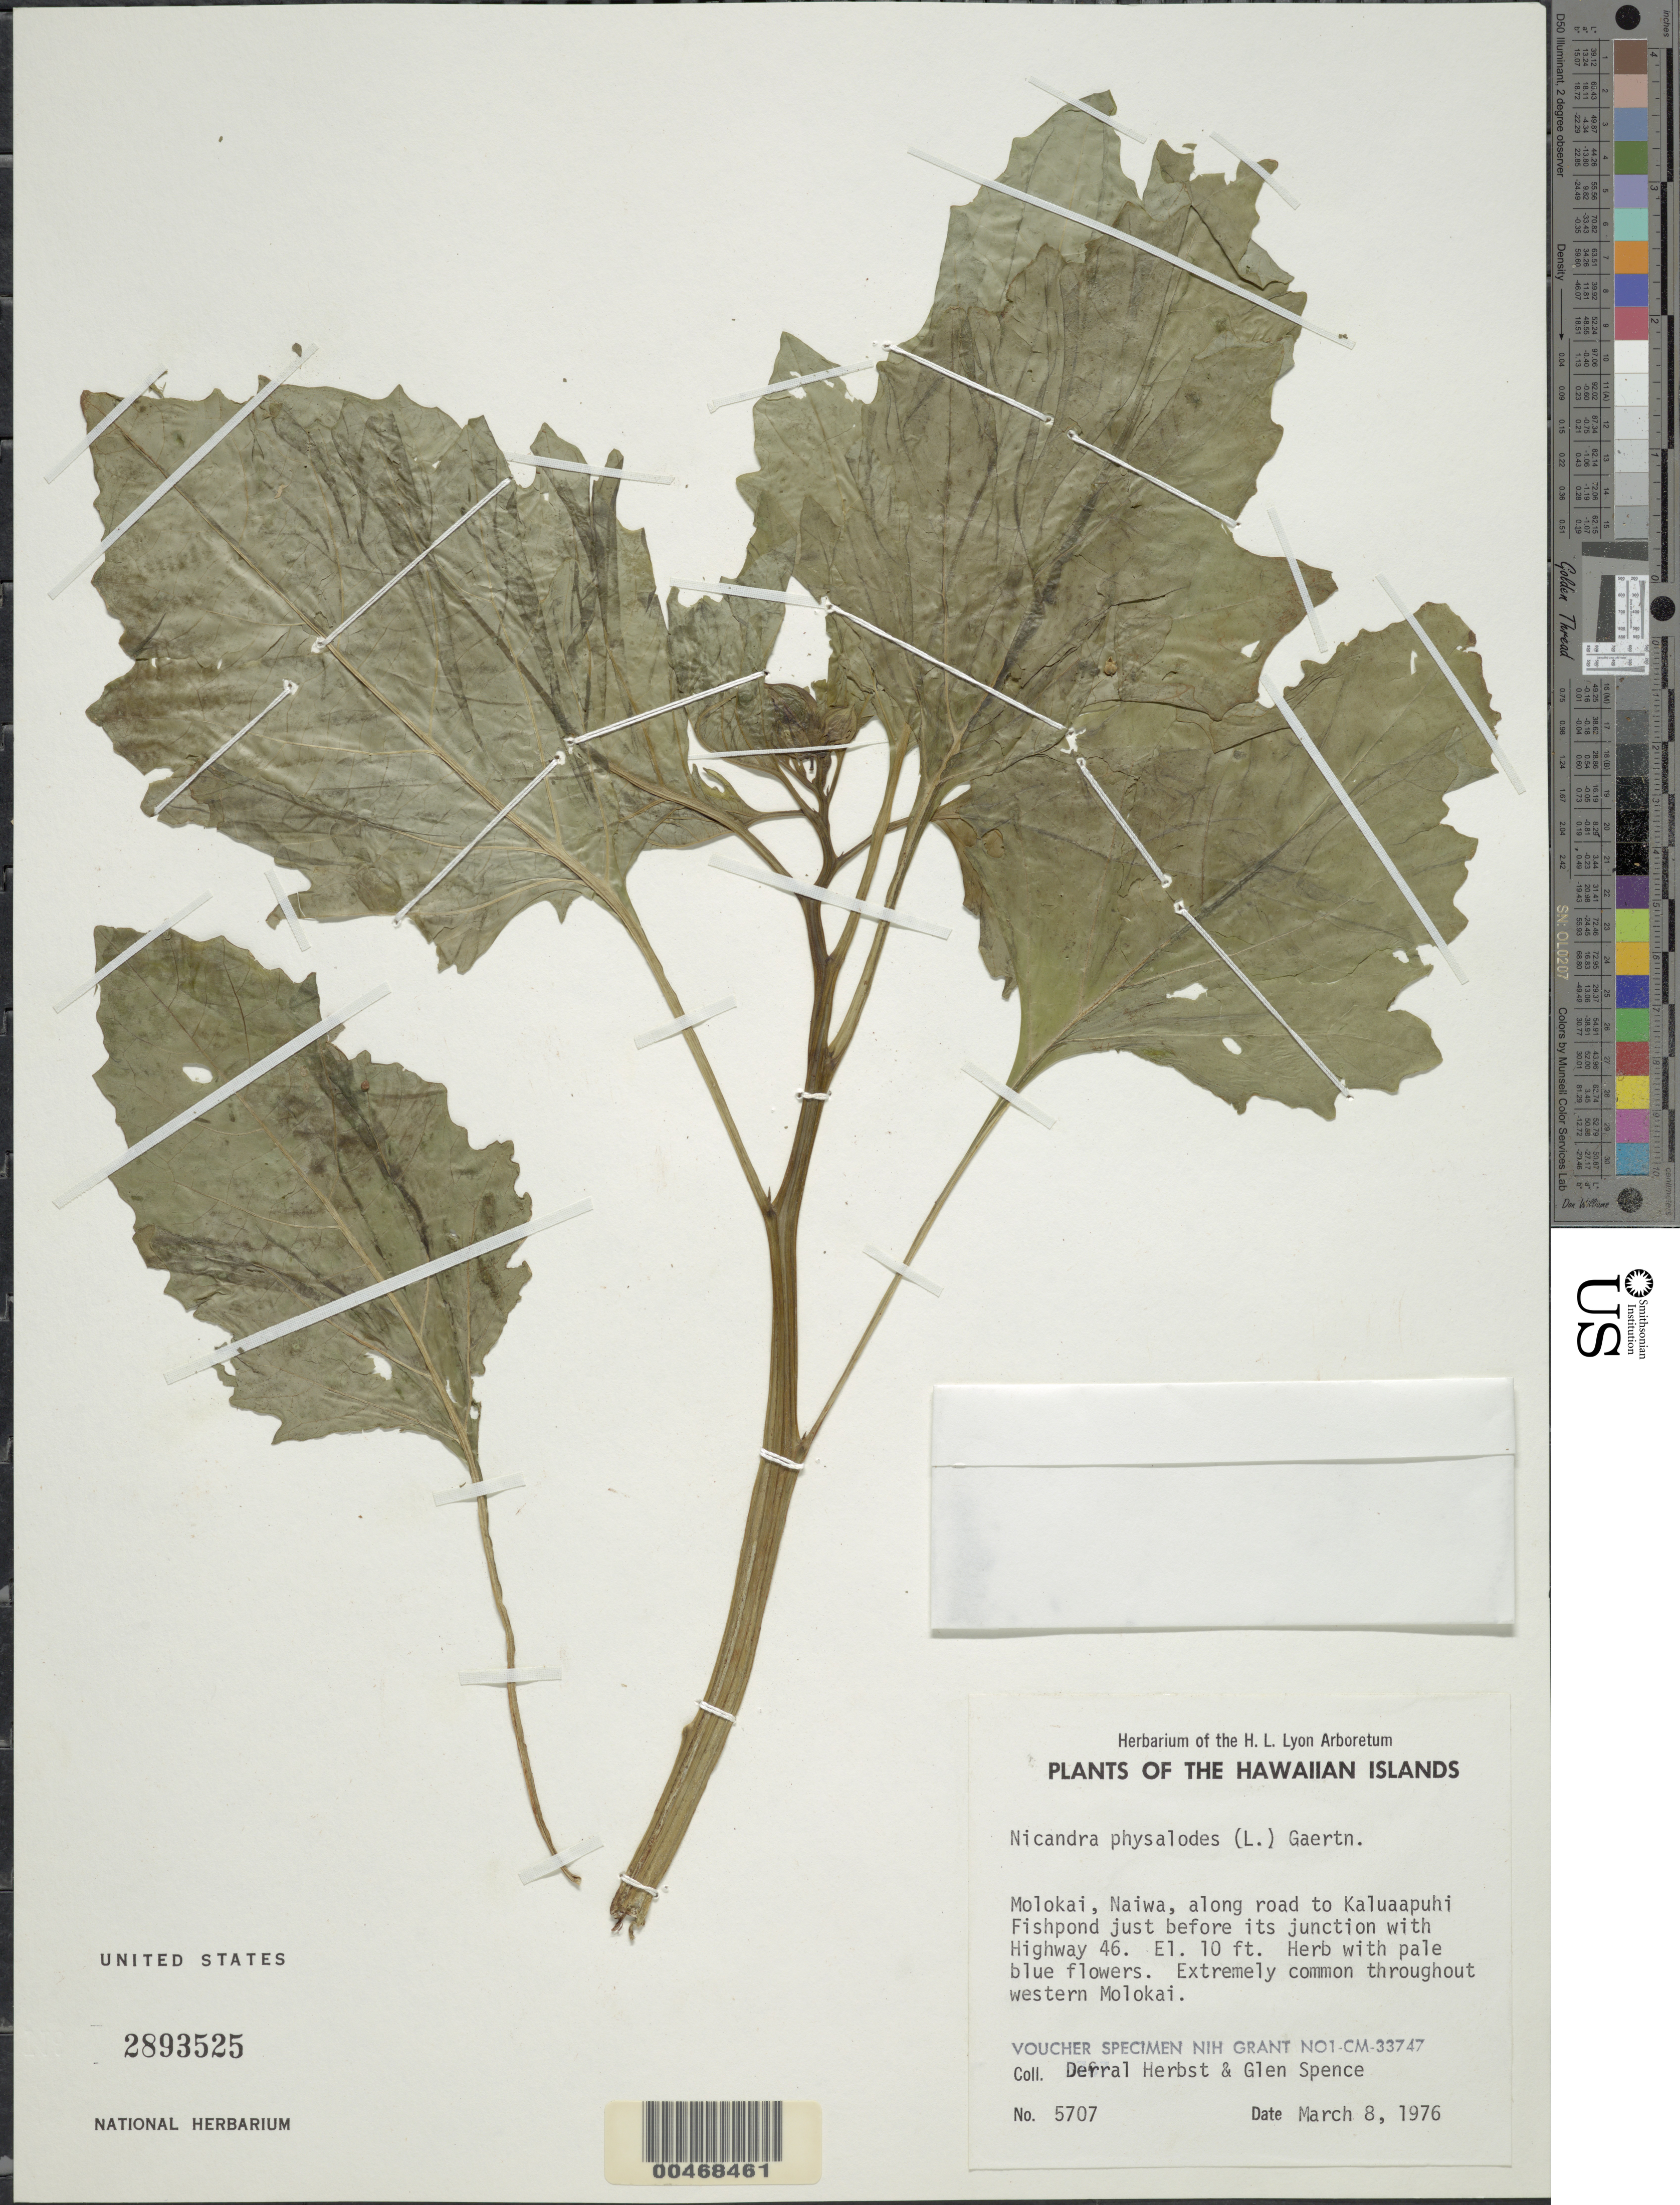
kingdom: Plantae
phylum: Tracheophyta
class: Magnoliopsida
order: Solanales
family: Solanaceae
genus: Nicandra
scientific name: Nicandra physalodes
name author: (L.) Gaertn.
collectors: D. R. Herbst & G. Spence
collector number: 5707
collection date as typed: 8 Mar 1976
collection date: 1976-03-08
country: United States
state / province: Hawaii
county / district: Maui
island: Moloka'i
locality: Naiwa, along rd. to Kaluaapuhi Fishpond just before its junction with hwy. 46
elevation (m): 3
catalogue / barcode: US 2893525